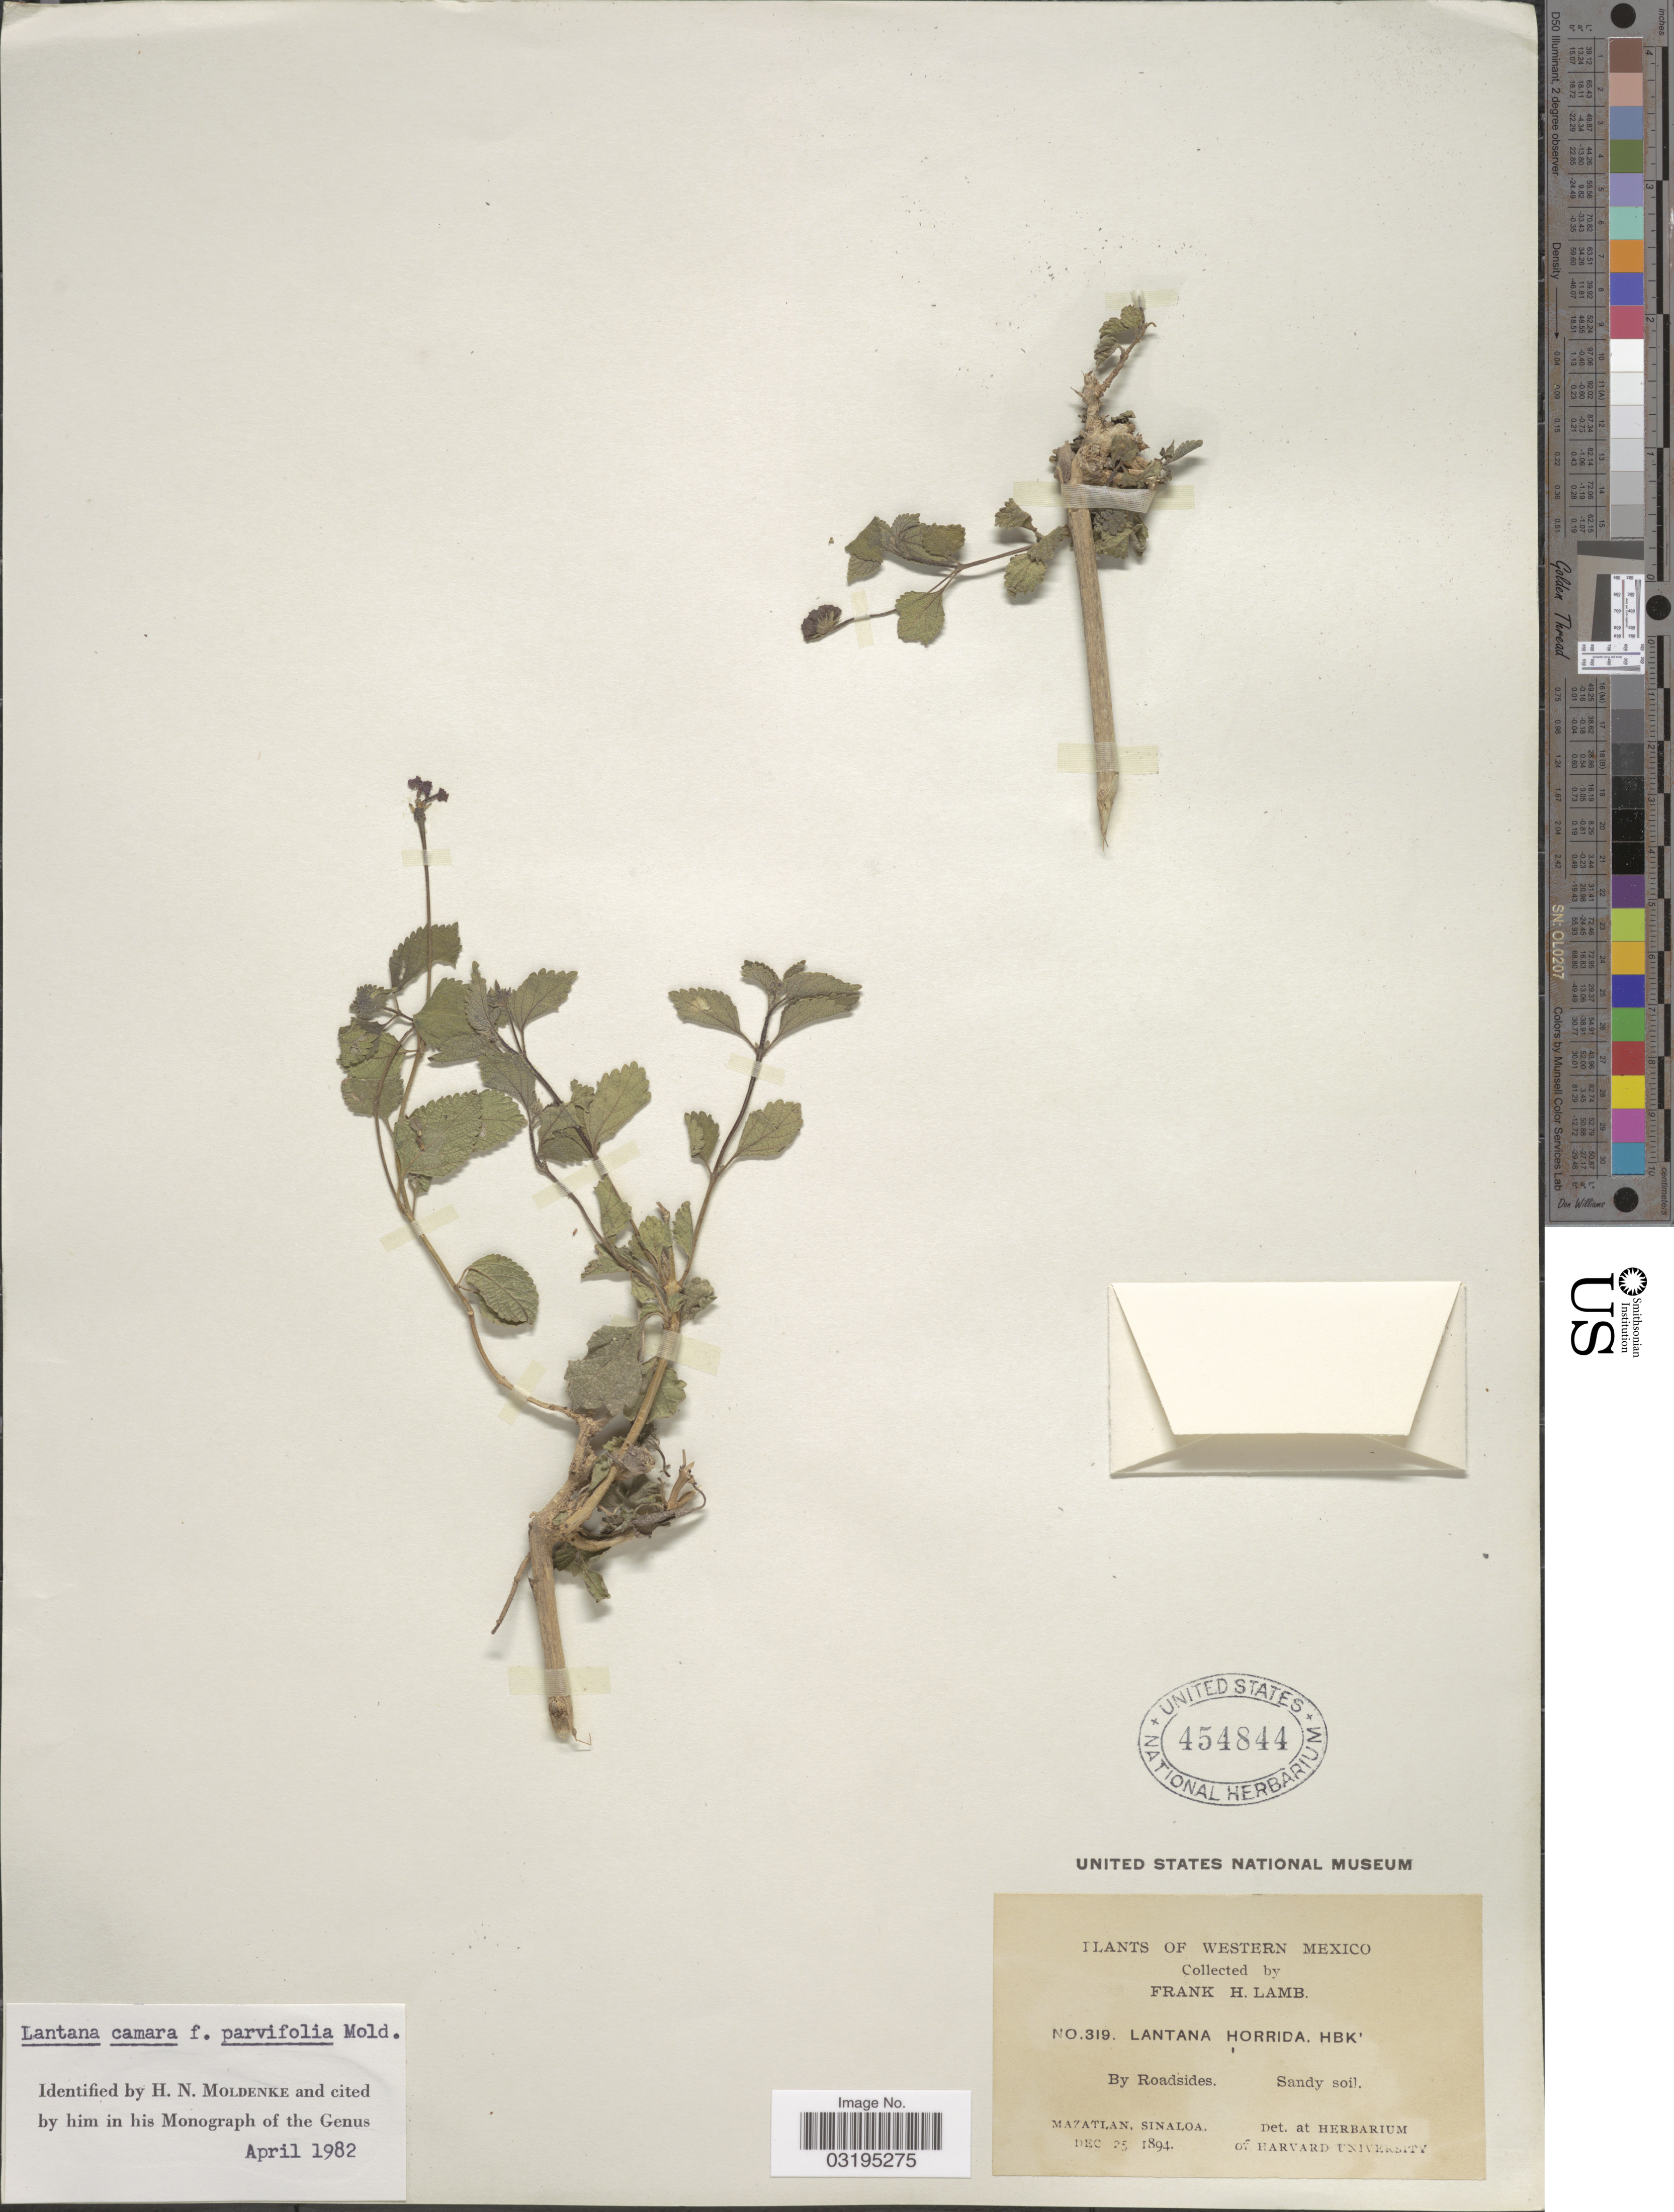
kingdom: Plantae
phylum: Tracheophyta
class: Magnoliopsida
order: Lamiales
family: Verbenaceae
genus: Lantana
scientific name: Lantana camara f. parvifolia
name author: Moldenke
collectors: F. H. Lamb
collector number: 319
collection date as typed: Dec 25 1894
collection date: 1894-12-25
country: Mexico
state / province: Sinaloa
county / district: Mazatlán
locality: Mazatlán. By roadsides.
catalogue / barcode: US 454844